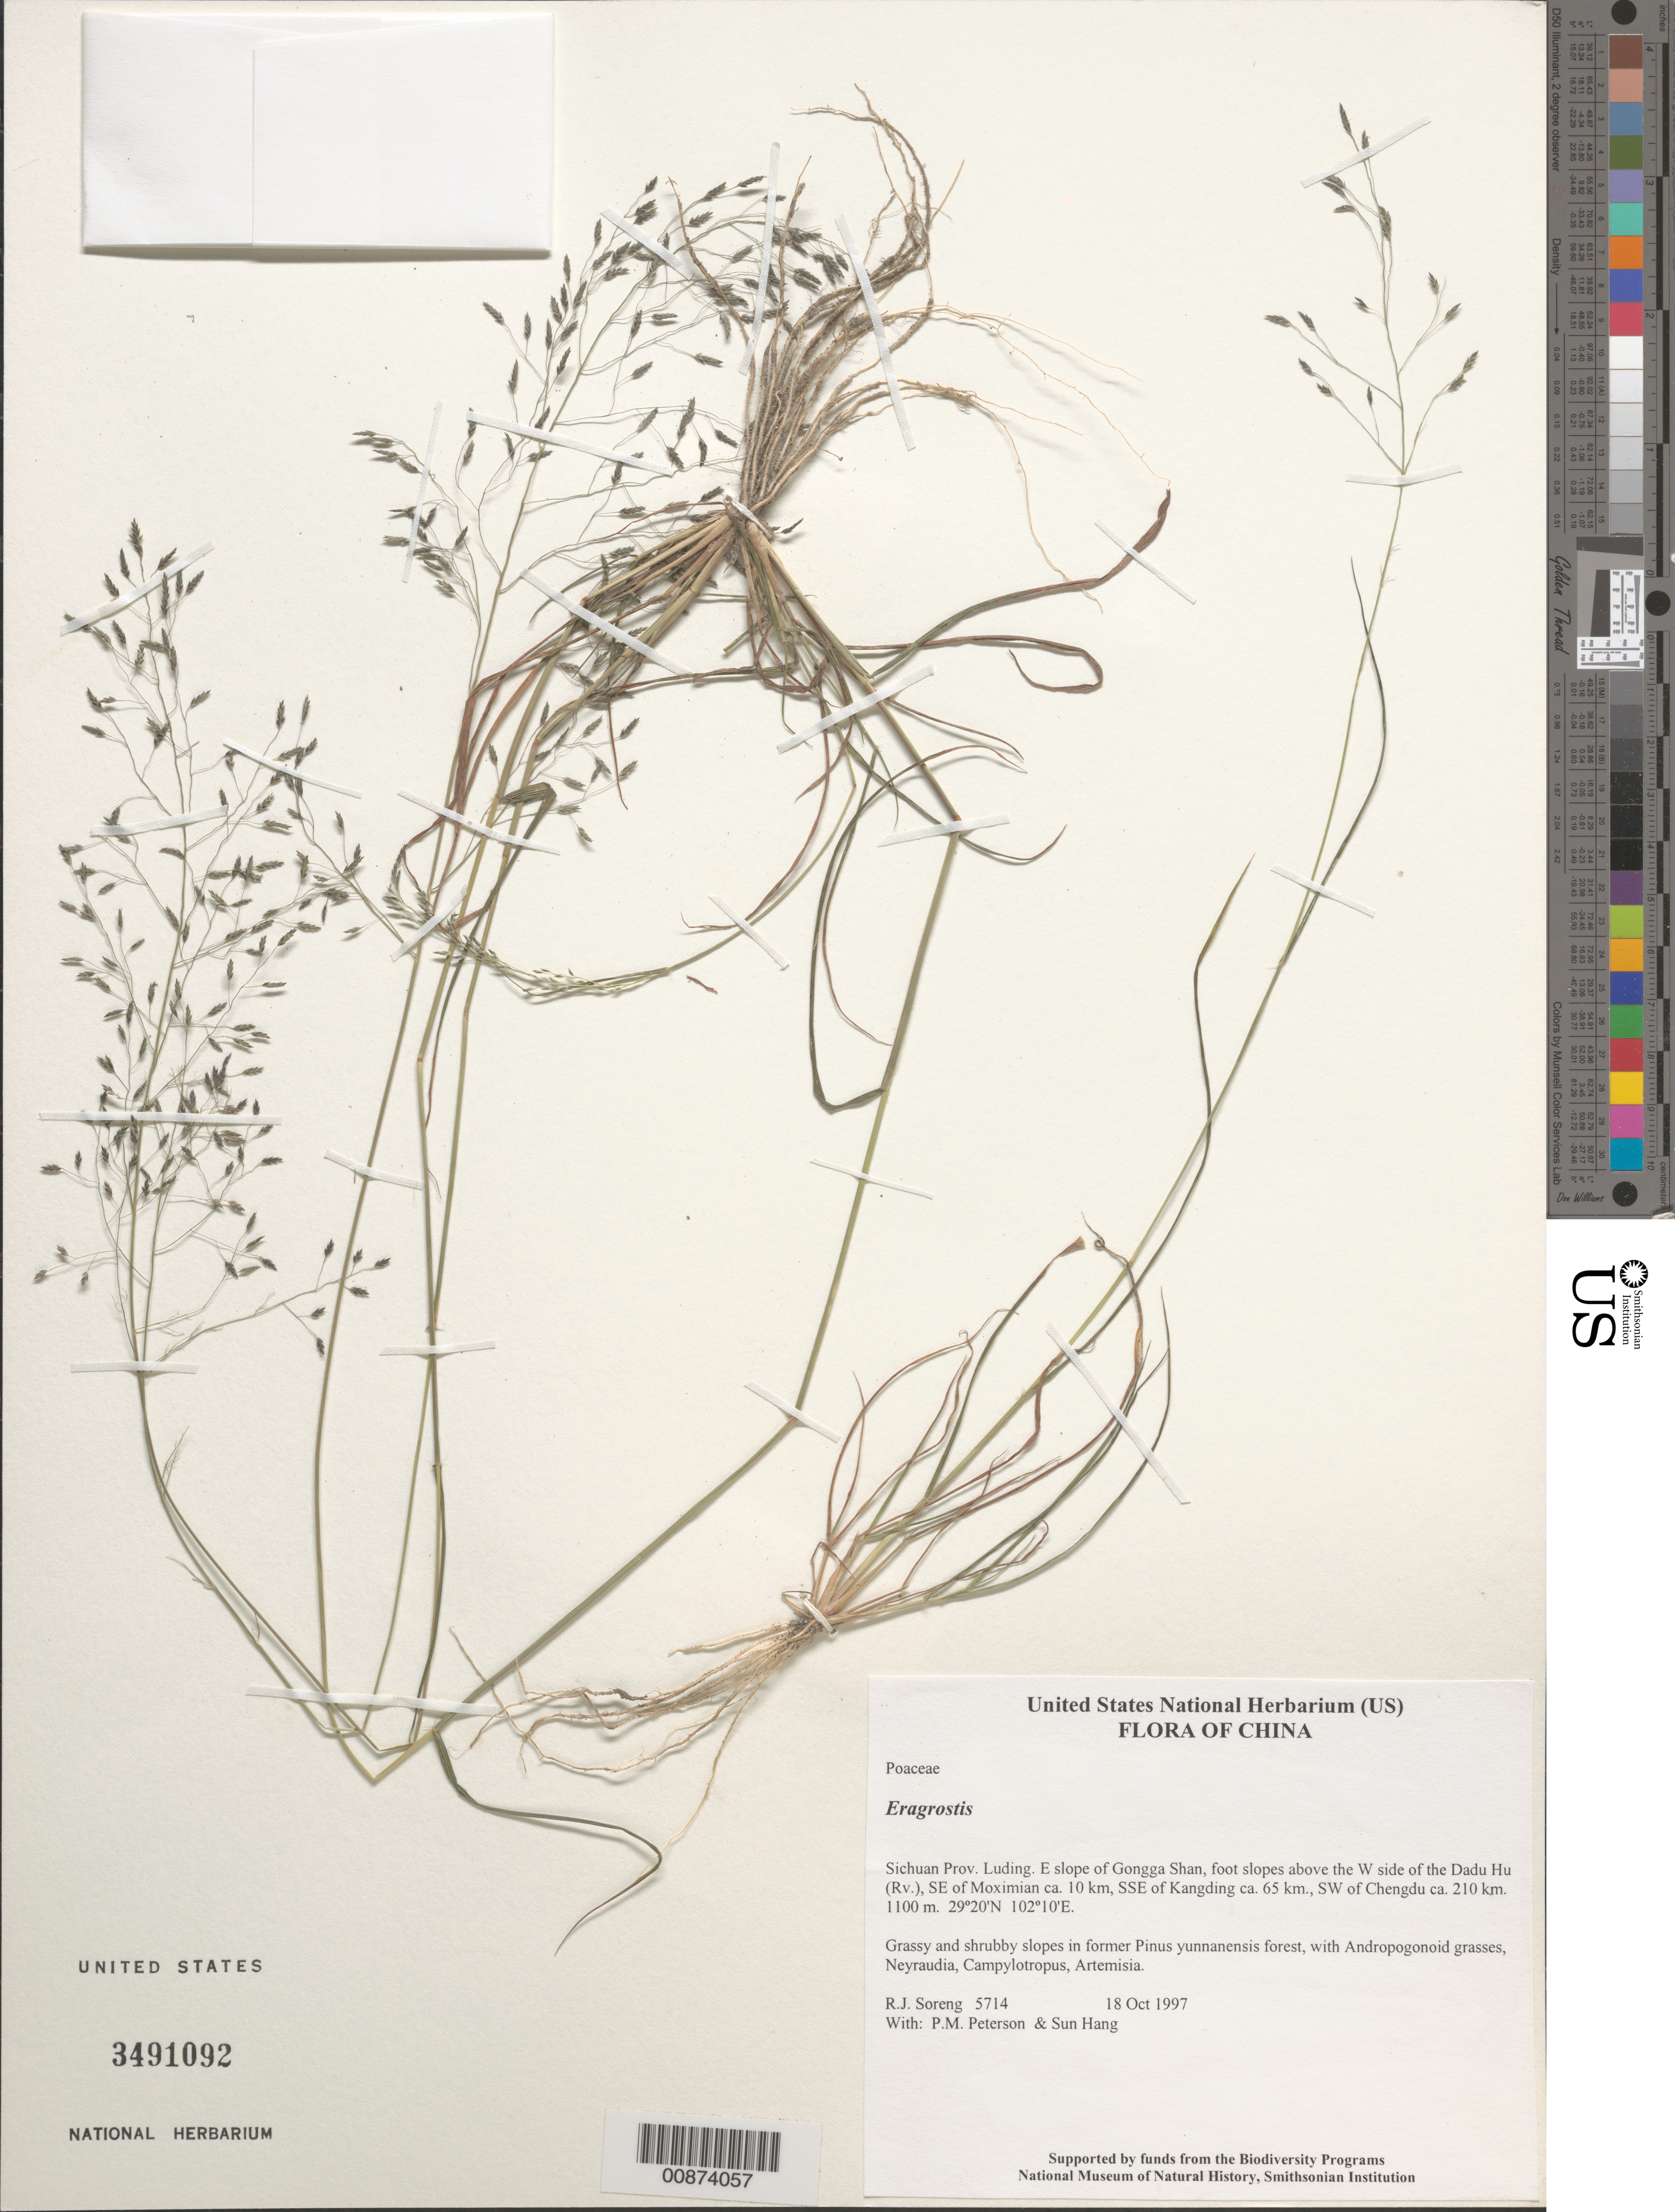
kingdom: Plantae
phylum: Tracheophyta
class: Liliopsida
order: Poales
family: Poaceae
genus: Eragrostis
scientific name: Eragrostis sp.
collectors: R. J. Soreng, P. M. Peterson & Sun Hang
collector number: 5714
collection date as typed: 18 Oct 1997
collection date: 1997-10-18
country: China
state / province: Sichuan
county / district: Luding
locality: E slope of Gongga Shan, foot slopes above the W side of the Dadu Hu (Rv.), SE of Moximian ca. 10 km, SSE of Kangding ca. 65 km., SW of Chengdu ca. 210 km.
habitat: Grassy and shruby slopes in former Pinus yunnanensis forest, with Andropogonoid grasses, Neyraudia, Campylotropus, Artemisia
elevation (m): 1100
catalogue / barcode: US 3491092